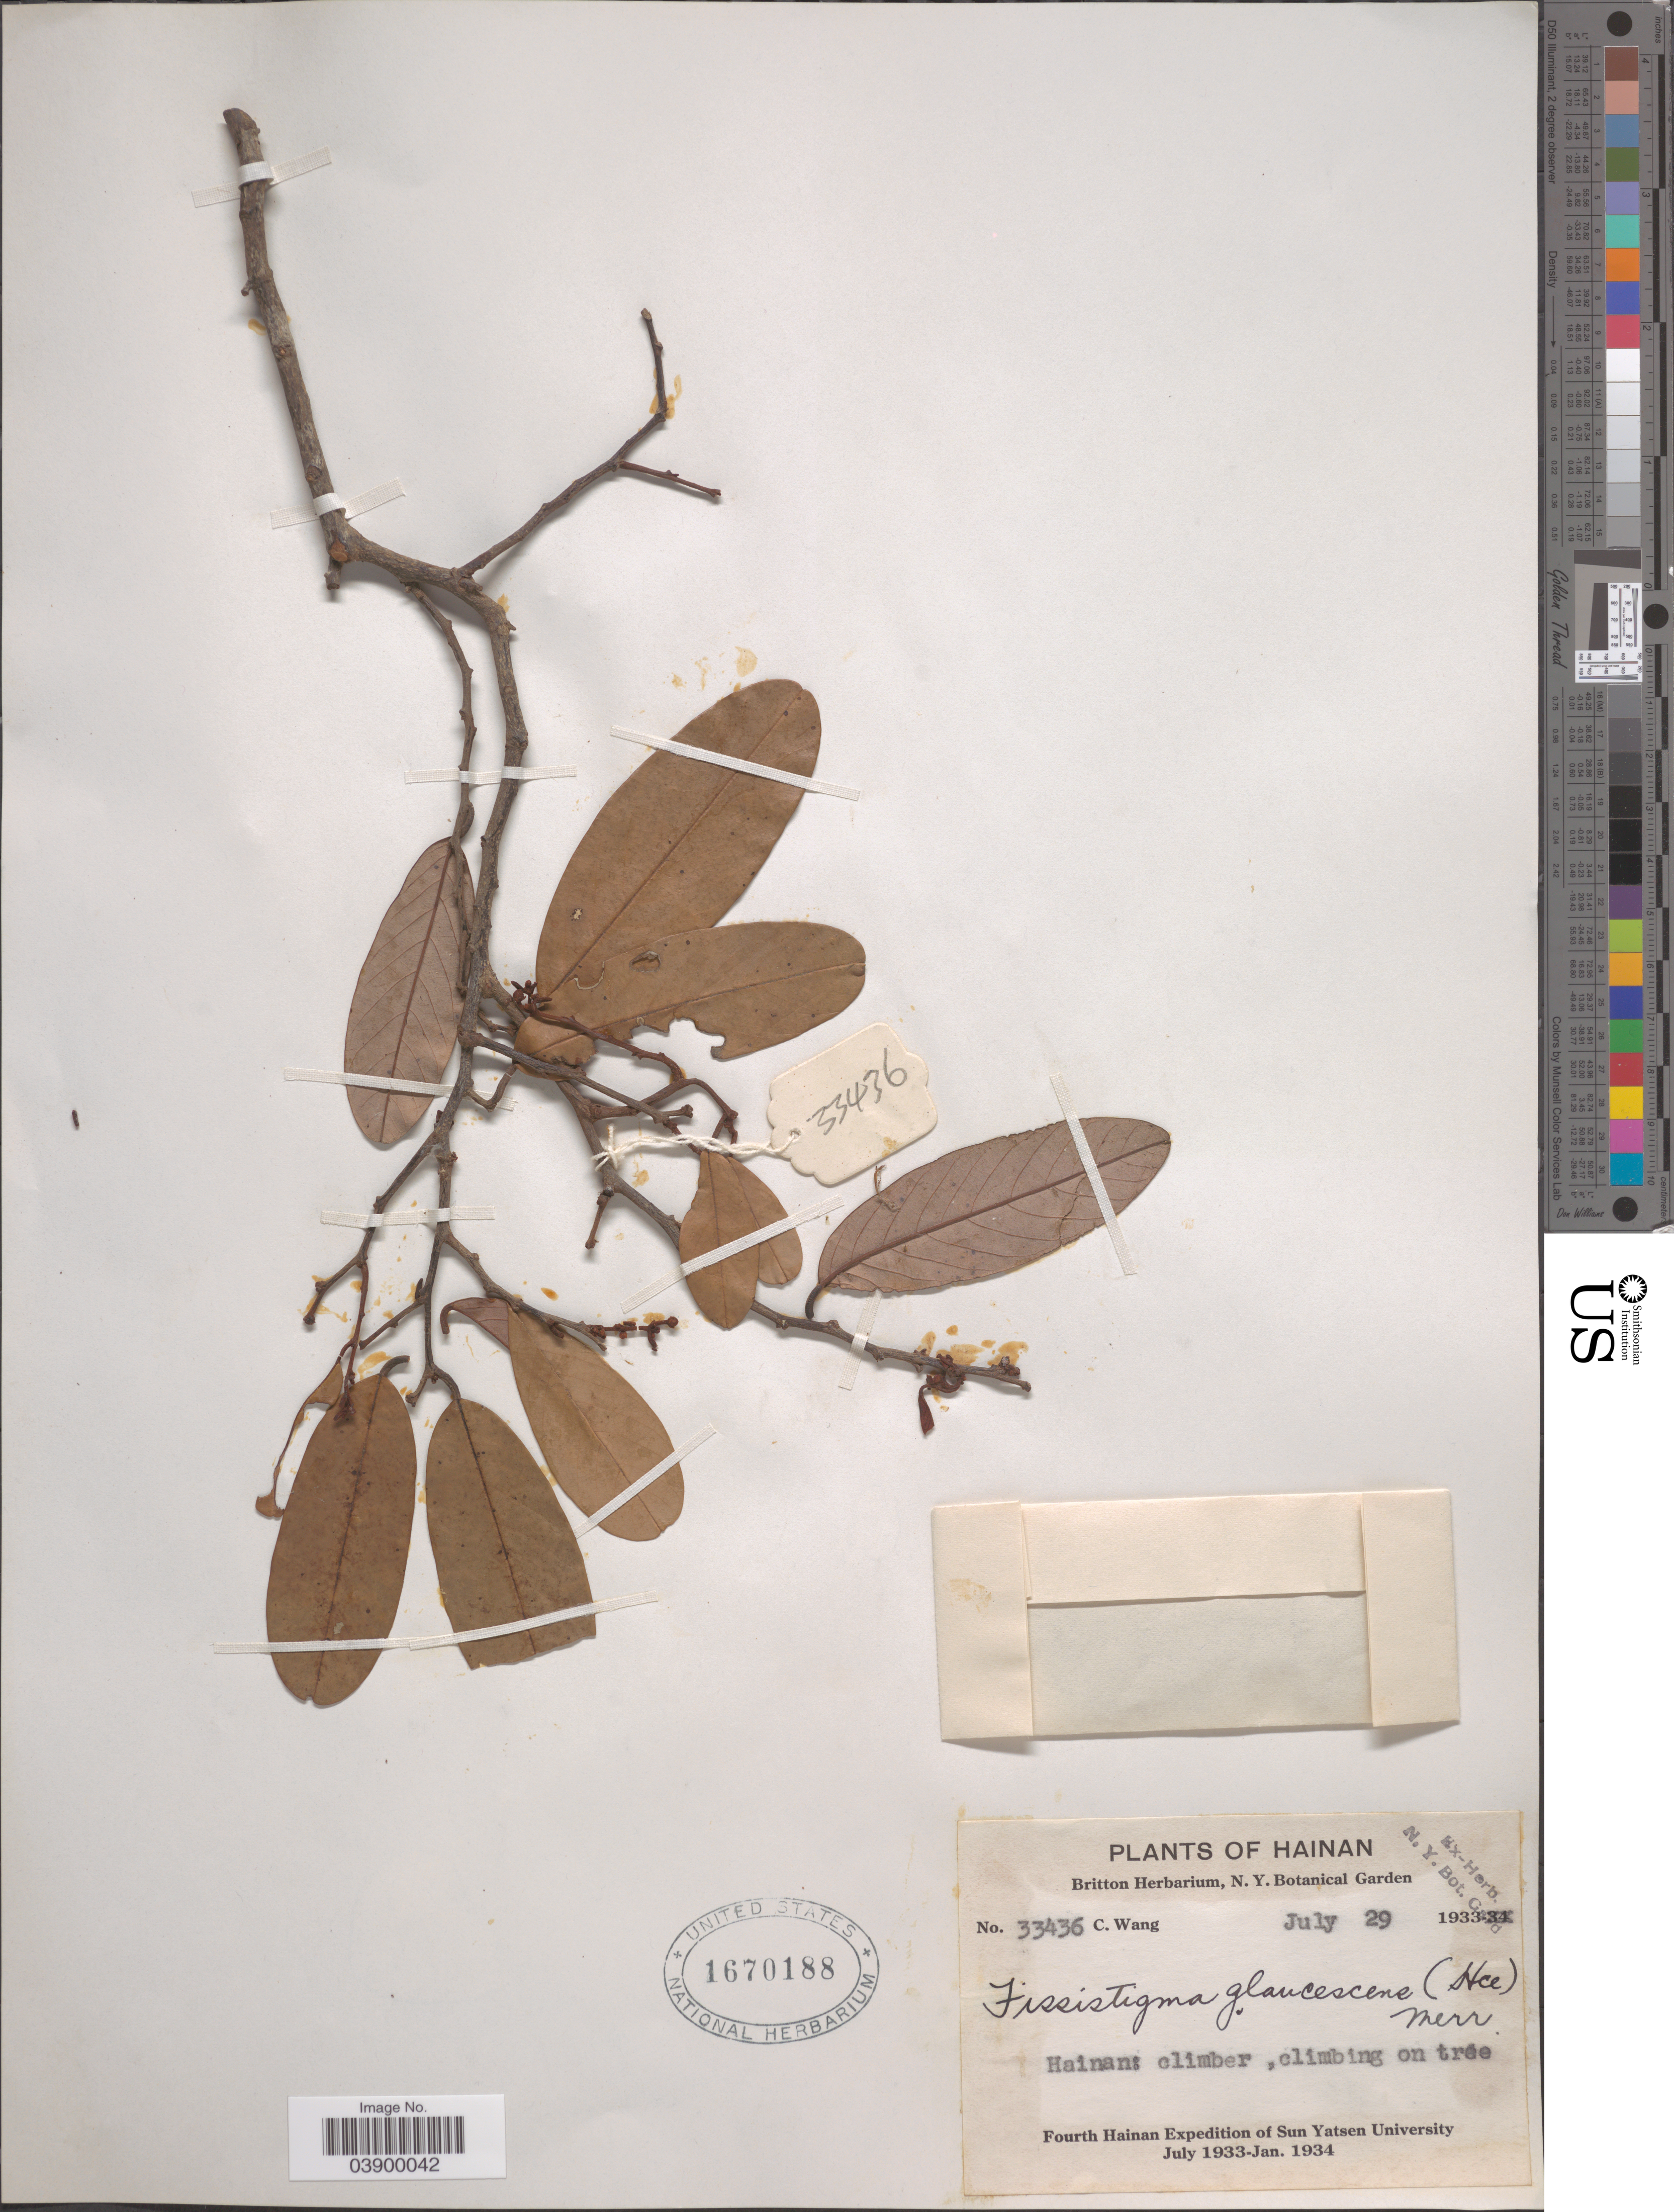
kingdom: Plantae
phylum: Tracheophyta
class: Magnoliopsida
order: Magnoliales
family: Annonaceae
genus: Fissistigma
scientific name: Fissistigma glaucescens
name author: (Hance) Merr.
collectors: C. Wang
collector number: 33436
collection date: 1933-07-29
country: China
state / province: Hainan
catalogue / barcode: US 1670188